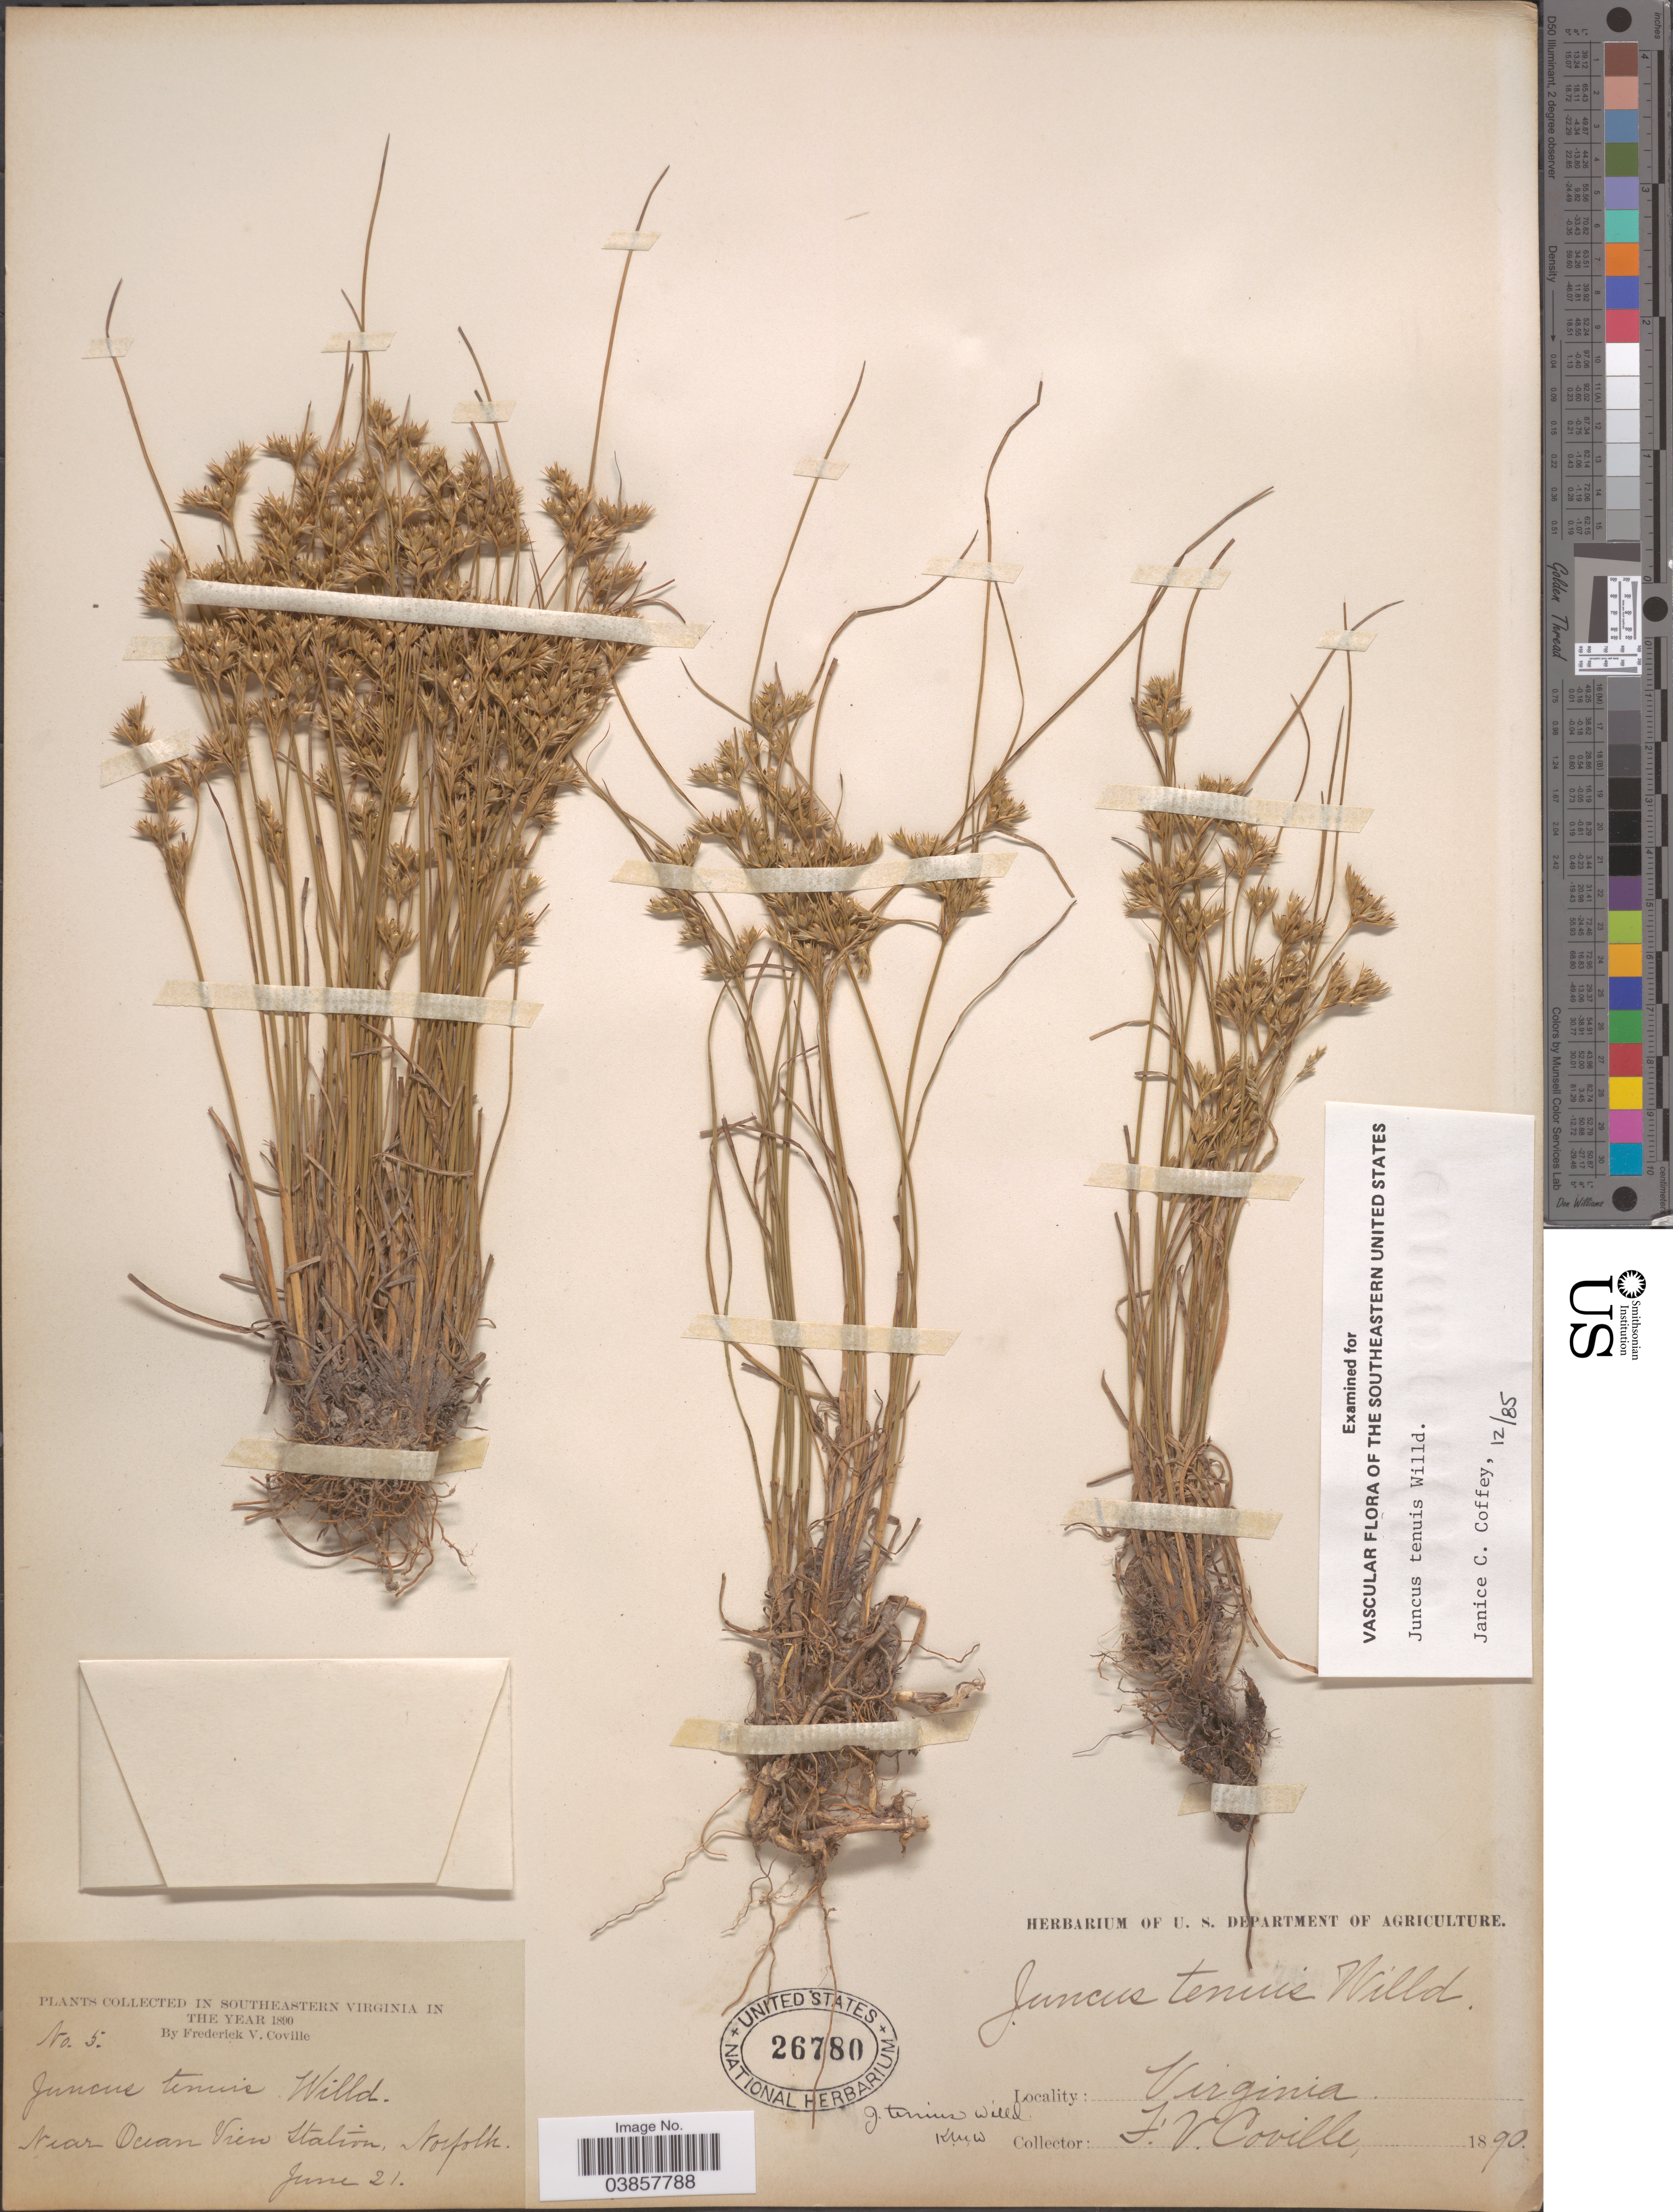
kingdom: Plantae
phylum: Tracheophyta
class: Liliopsida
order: Poales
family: Juncaceae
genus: Juncus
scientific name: Juncus tenuis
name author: Willd.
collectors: F. V. Coville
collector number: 5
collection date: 1890-06-21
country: United States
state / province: Virginia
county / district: City of Norfolk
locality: Southeastern Virginia. Near Ocean View Station Norfolk.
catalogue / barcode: US 26780